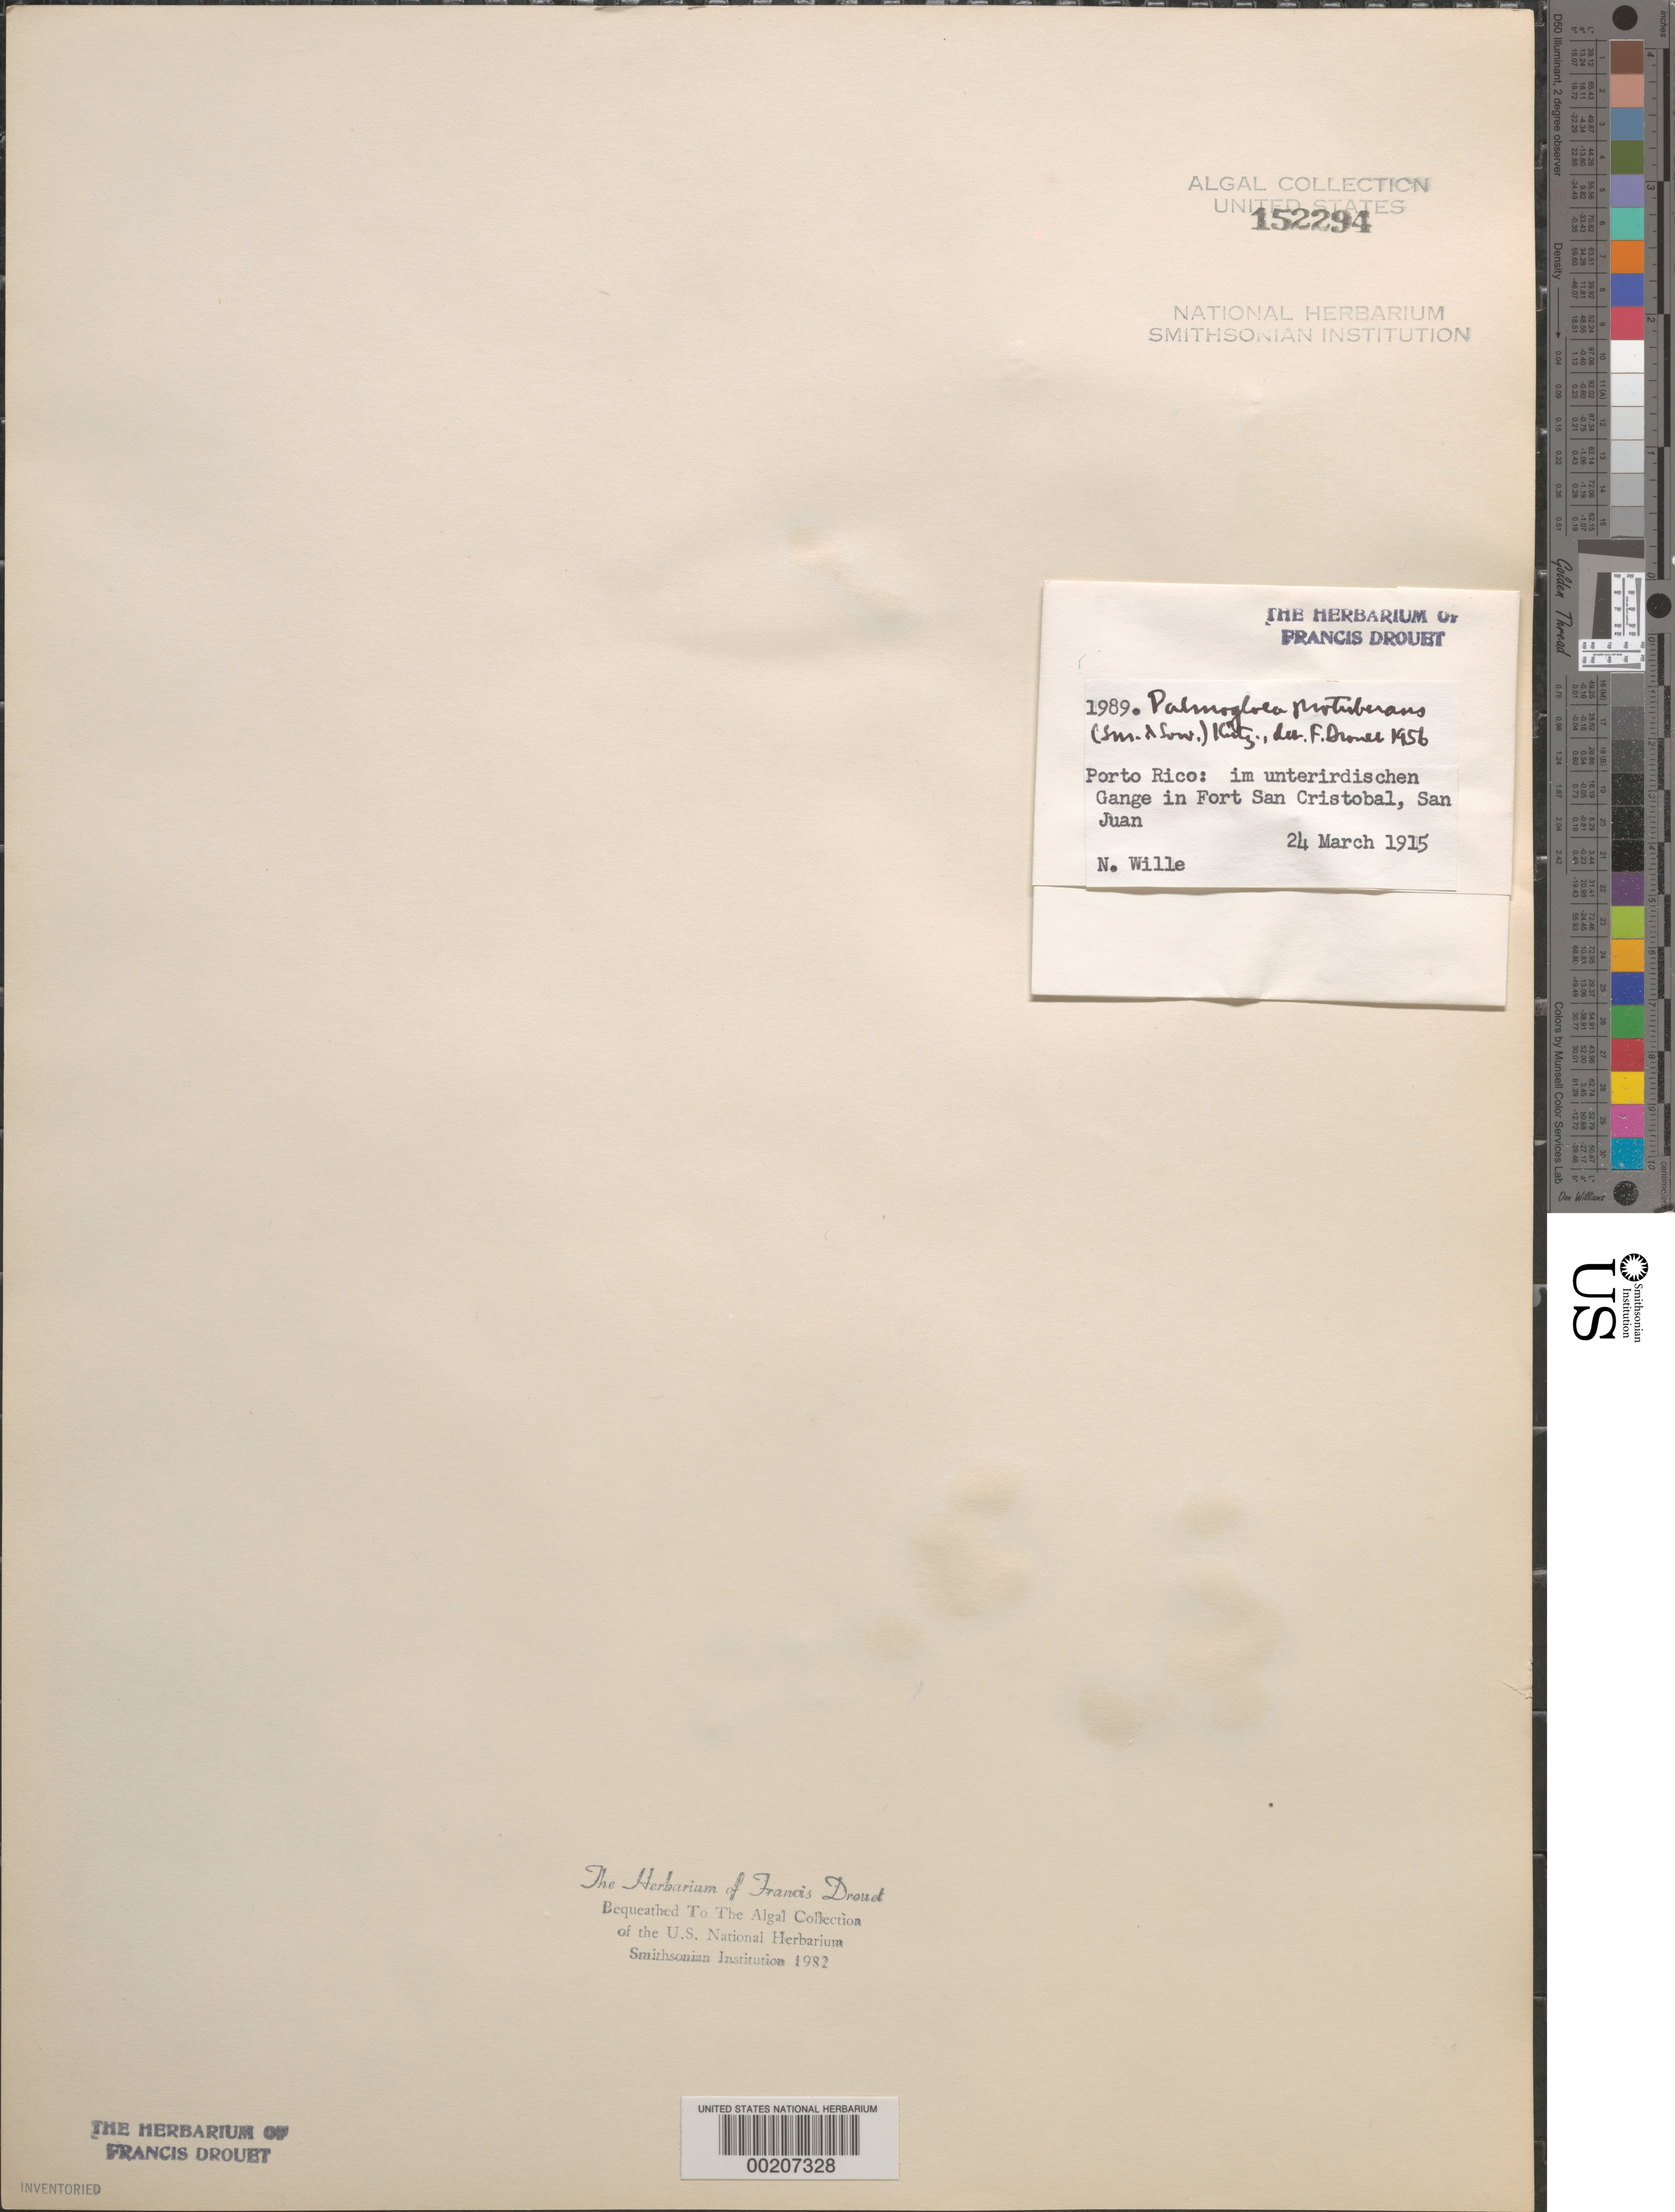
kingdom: Plantae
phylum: Chlorophyta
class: Chlorophyceae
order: Chlamydomonadales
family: Coccomyxaceae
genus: Palmogloea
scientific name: Palmogloea protuberans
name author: (Sm.) Kütz.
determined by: Drouet, F. E.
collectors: N. Wille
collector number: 1989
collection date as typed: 24 Mar 1915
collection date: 1915-03-24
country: Puerto Rico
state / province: San Juan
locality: Fort san cristobal, san juan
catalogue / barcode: US 152294